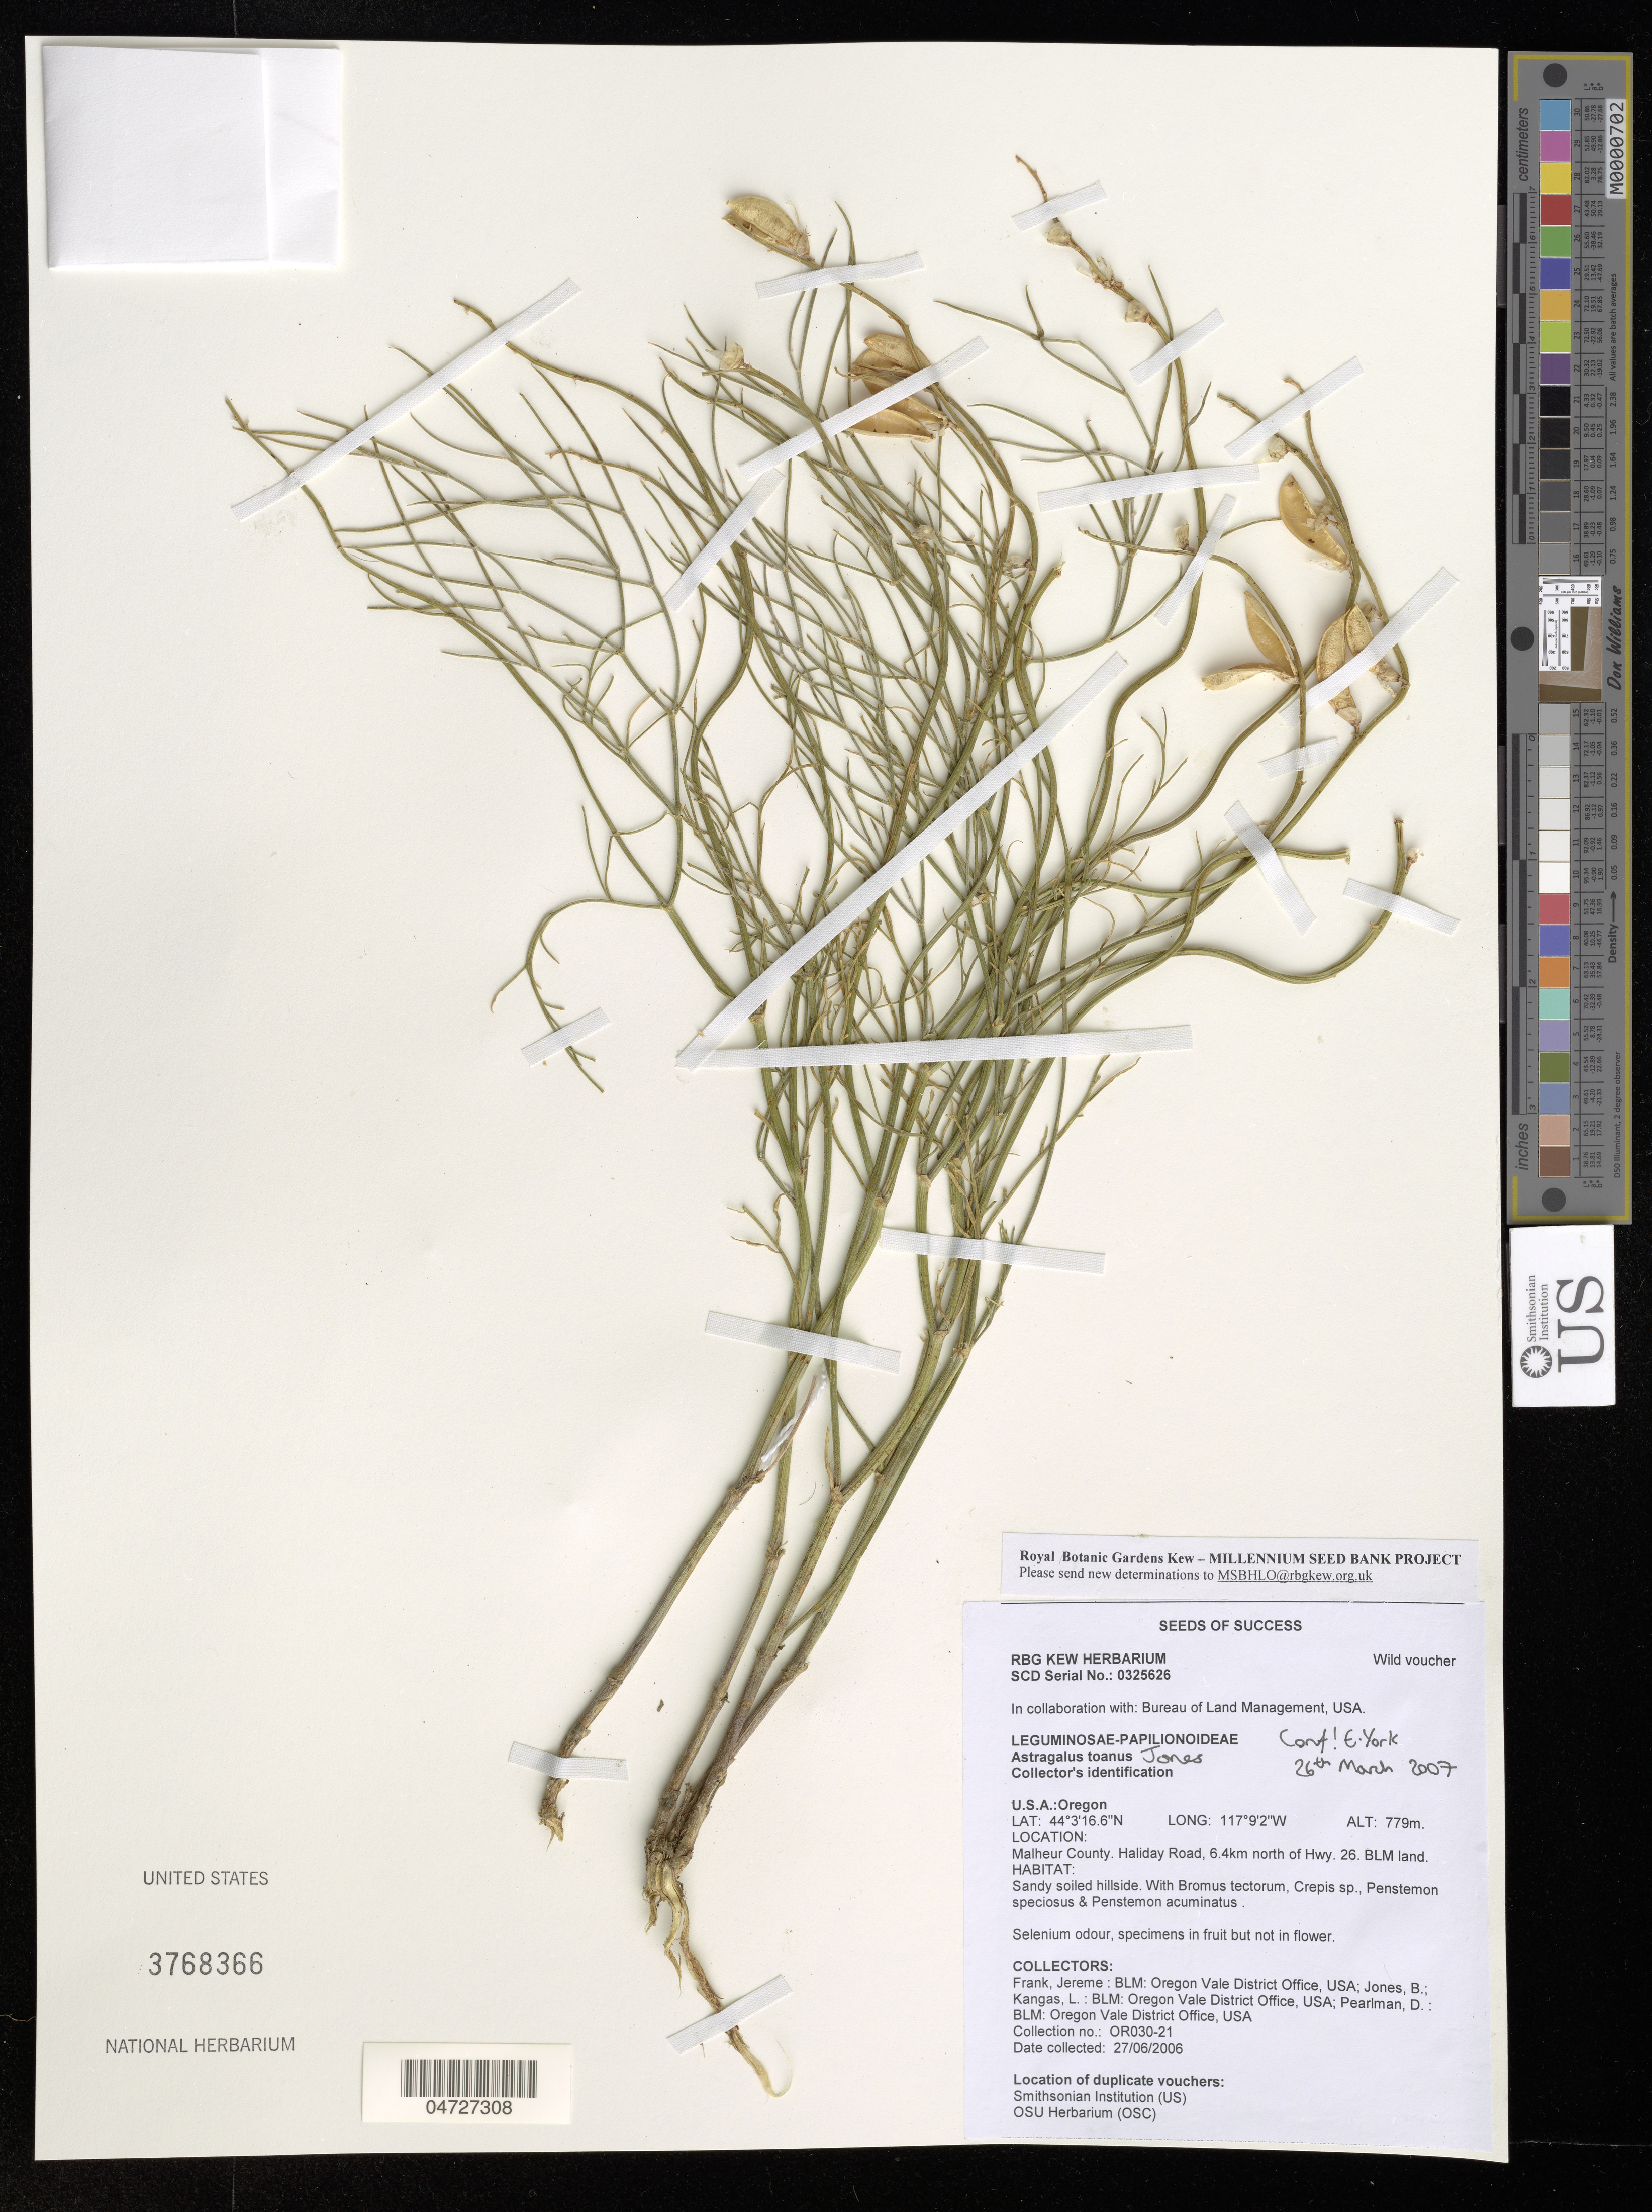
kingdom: Plantae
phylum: Tracheophyta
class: Magnoliopsida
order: Fabales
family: Fabaceae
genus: Astragalus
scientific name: Astragalus toanus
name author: M.E. Jones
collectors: J. Frank, B. Jones, L. Kangas & D. Pearlman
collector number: OR030-21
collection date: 2006-06-27/2007-03-26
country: United States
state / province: Oregon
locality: Malheur County. Haliday Road, 6.4km north of Hwy. 26. BLM land.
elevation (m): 779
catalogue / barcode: US 3768366